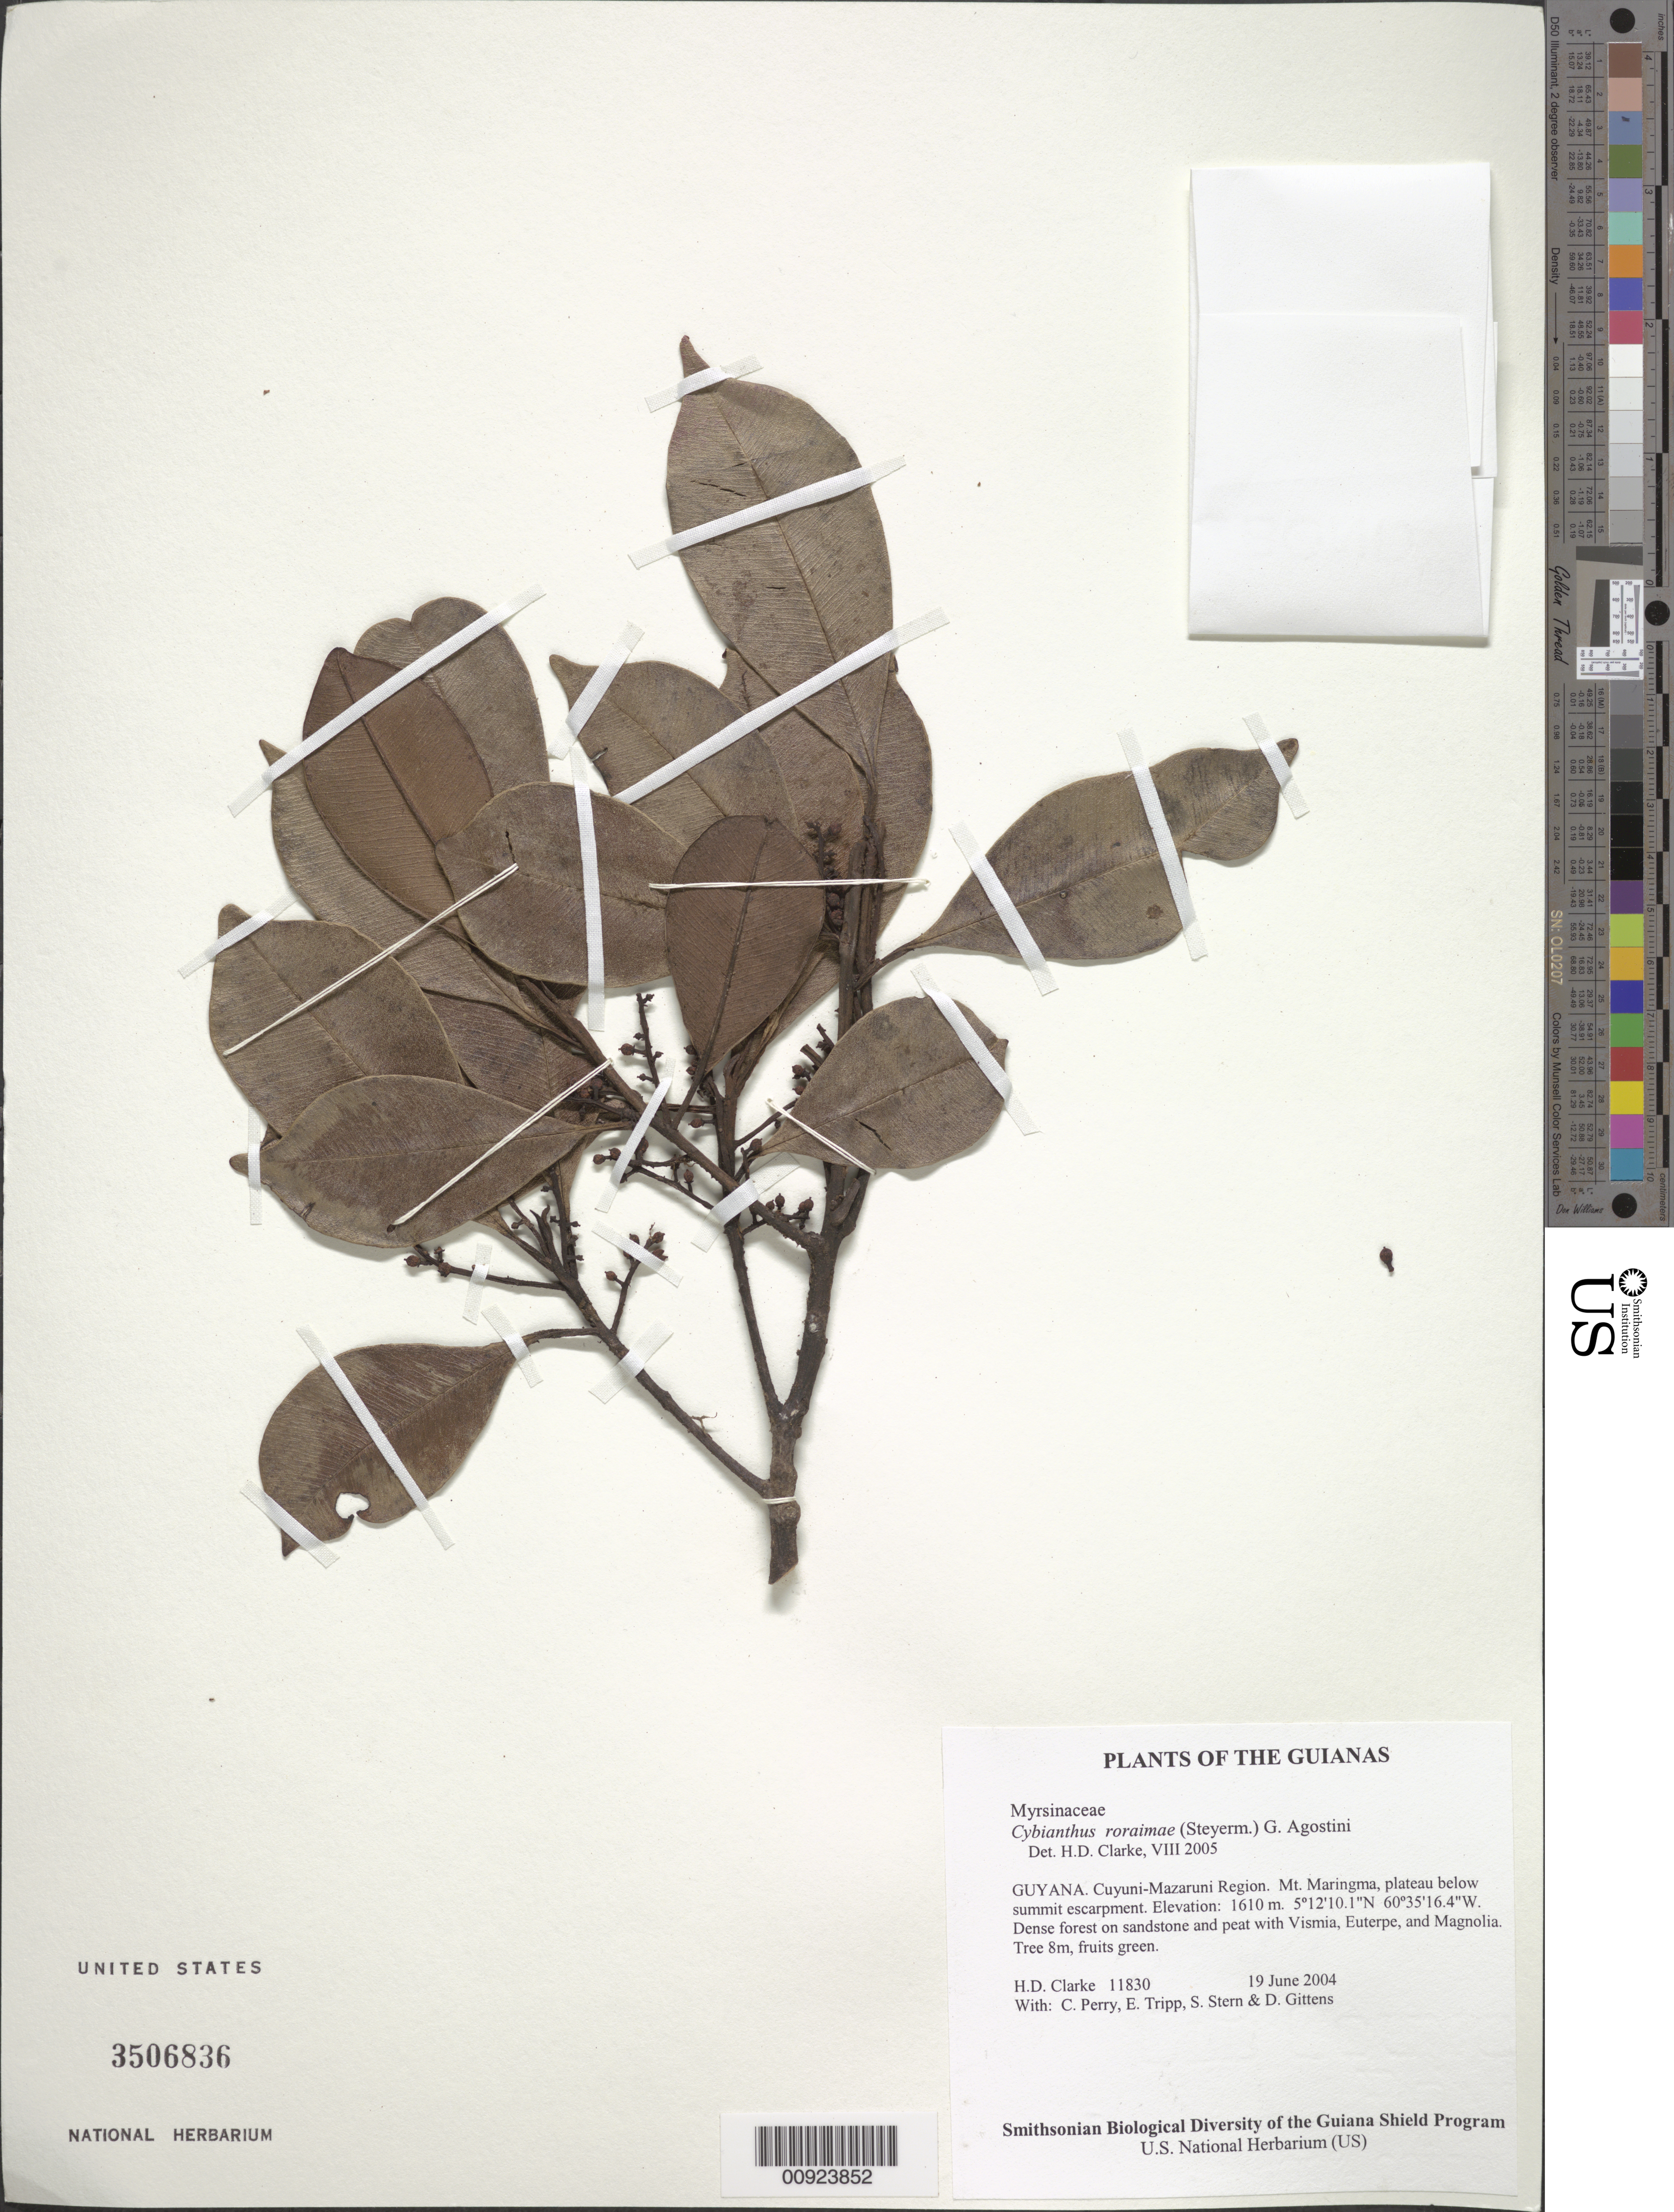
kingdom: Plantae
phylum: Tracheophyta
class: Magnoliopsida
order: Ericales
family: Primulaceae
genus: Cybianthus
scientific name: Cybianthus roraimae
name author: (Steyerm.) G. Agostini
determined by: Clarke, H. D., University of North Carolina (Asheville)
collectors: H. D. Clarke, C. Perry, E. Tripp, S. R. Stern & D. Gittens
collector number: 11830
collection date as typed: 19 June 2004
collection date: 2004-06-19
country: Guyana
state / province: Cuyuni-Mazaruni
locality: Mt. Maringma, plateau below summit escarpment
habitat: Dense forest on sandstone and peat with Vismia, Euterpe, and Magnolia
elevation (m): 1610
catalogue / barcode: US 3506836